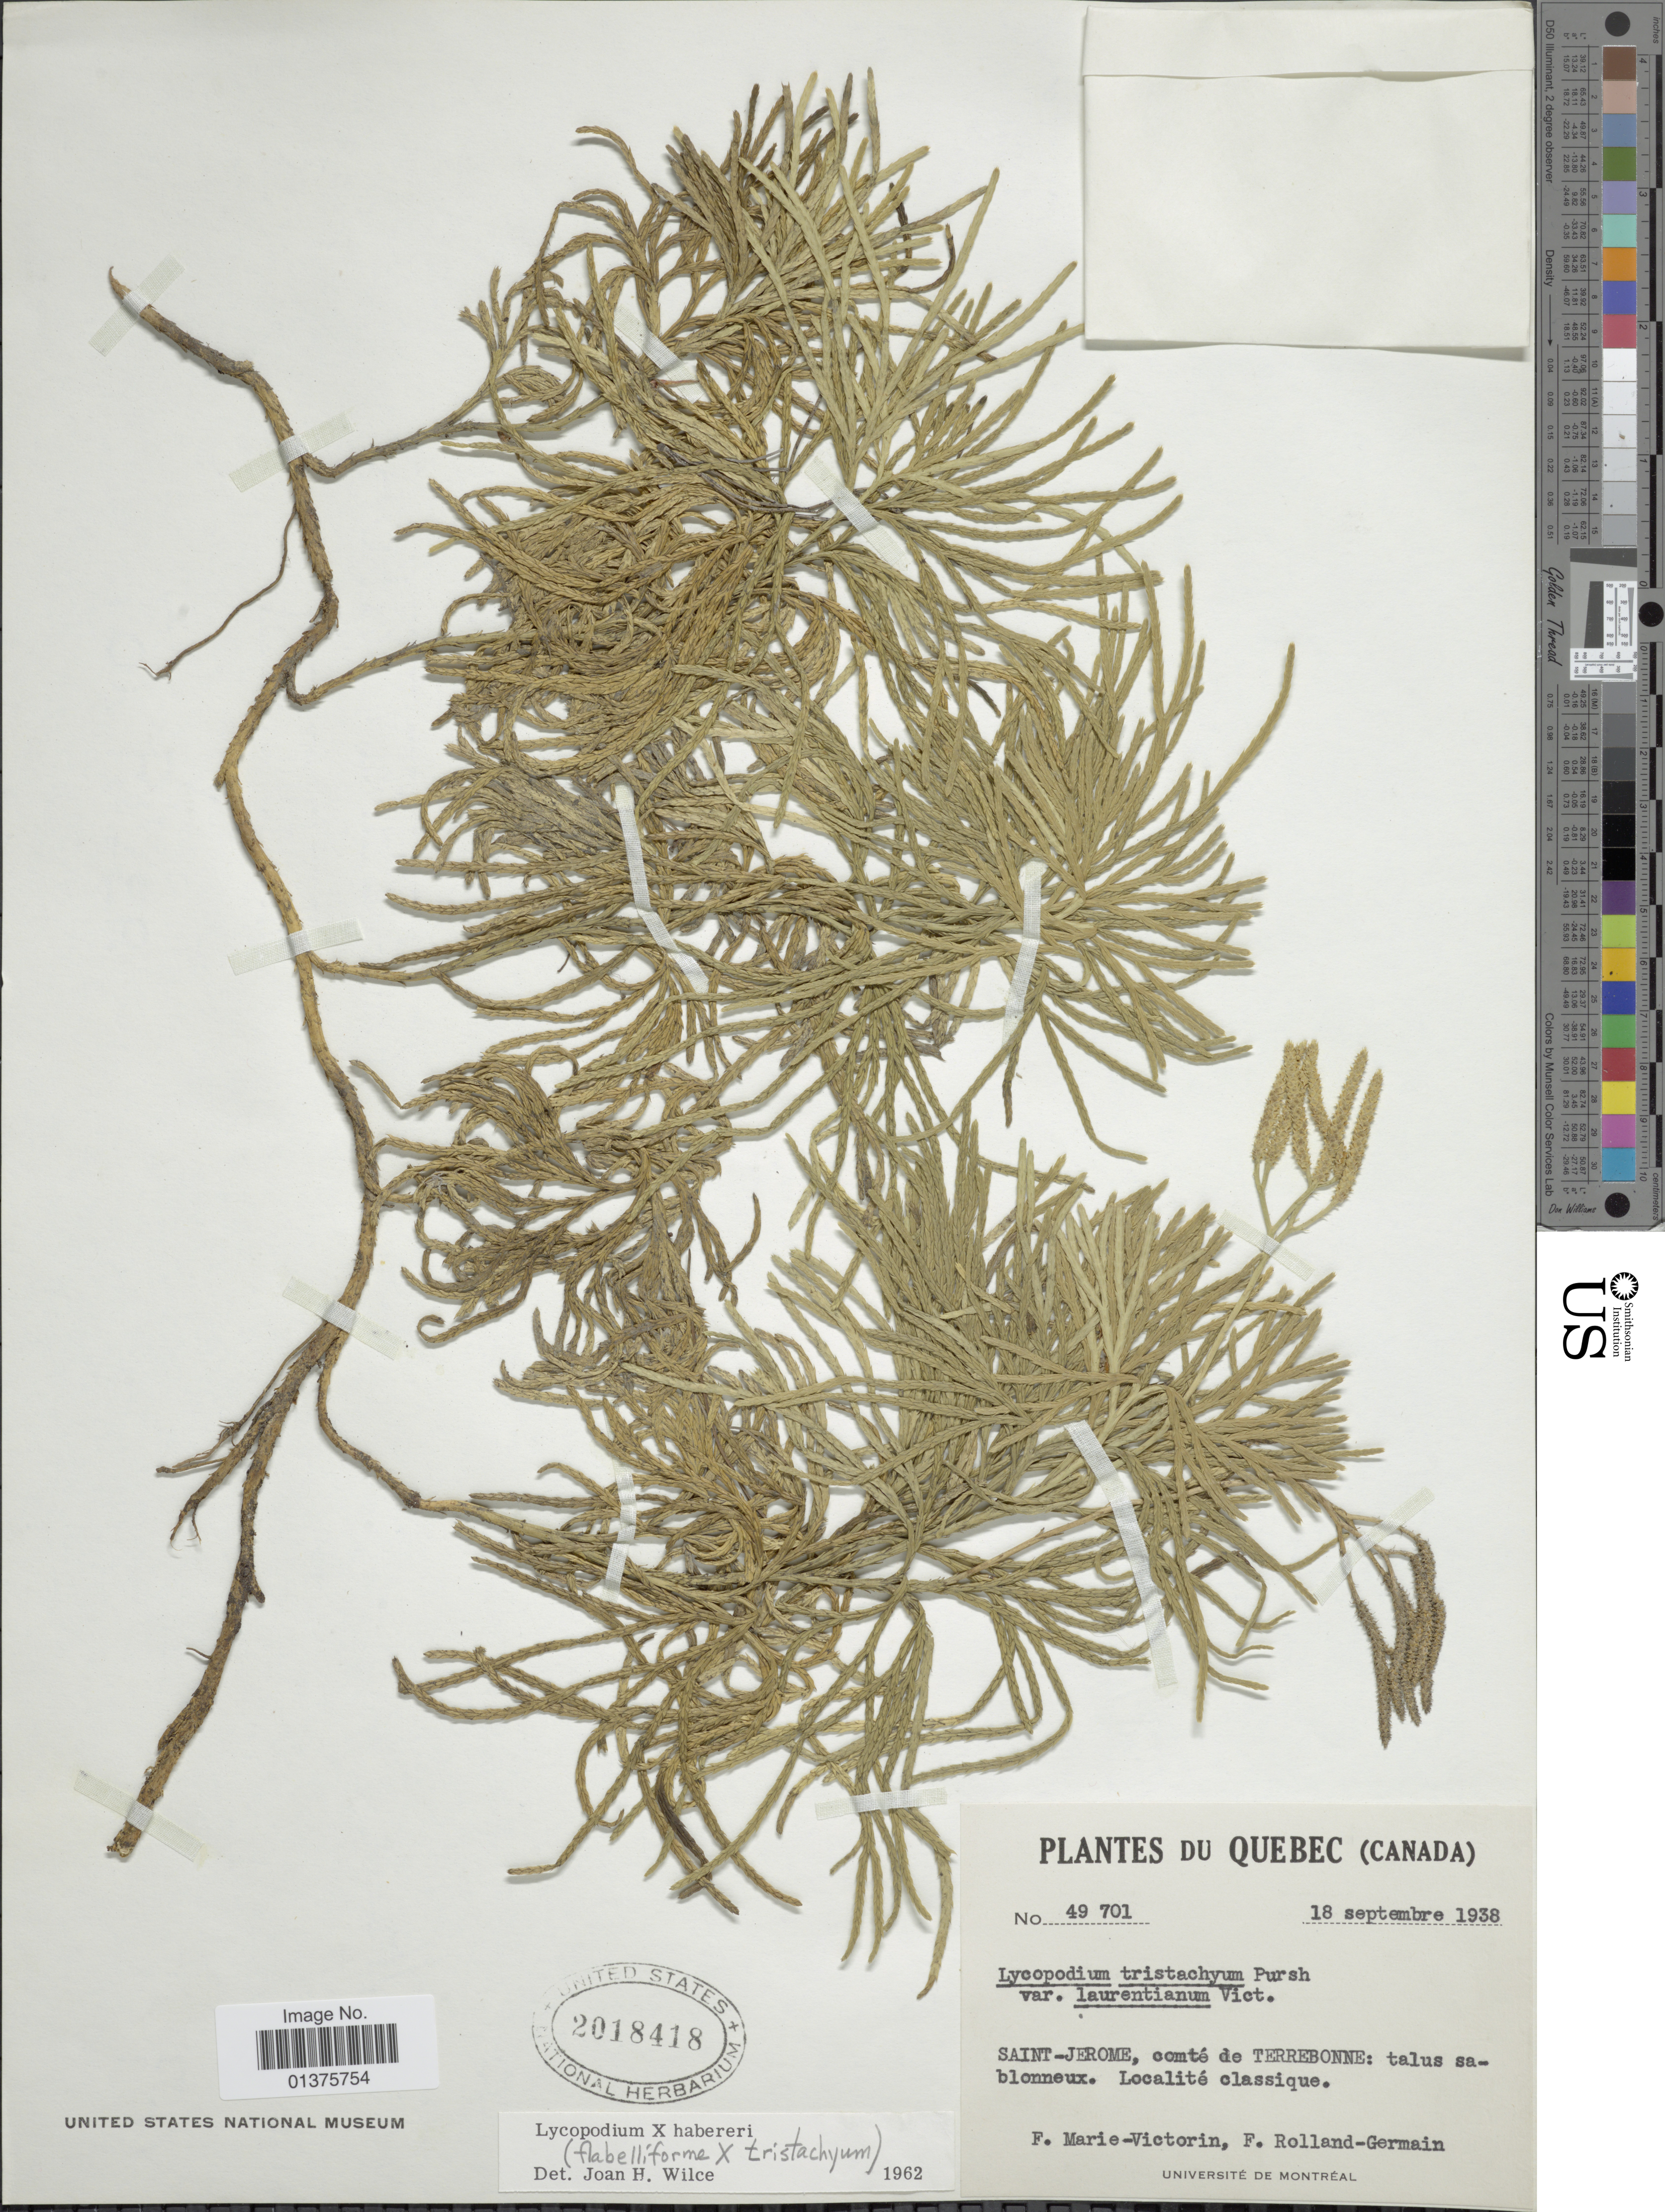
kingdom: Plantae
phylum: Tracheophyta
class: Lycopodiopsida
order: Lycopodiales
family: Lycopodiaceae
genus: Diphasiastrum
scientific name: Diphasiastrum x habereri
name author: (House) Holub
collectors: Fr. Marie-Victorin & Rolland-Germain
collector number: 49701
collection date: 1938-09-18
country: Canada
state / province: Quebec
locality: Saint-Jeroma, comté de Terrebonne: talus sablonneux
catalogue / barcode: US 2018418